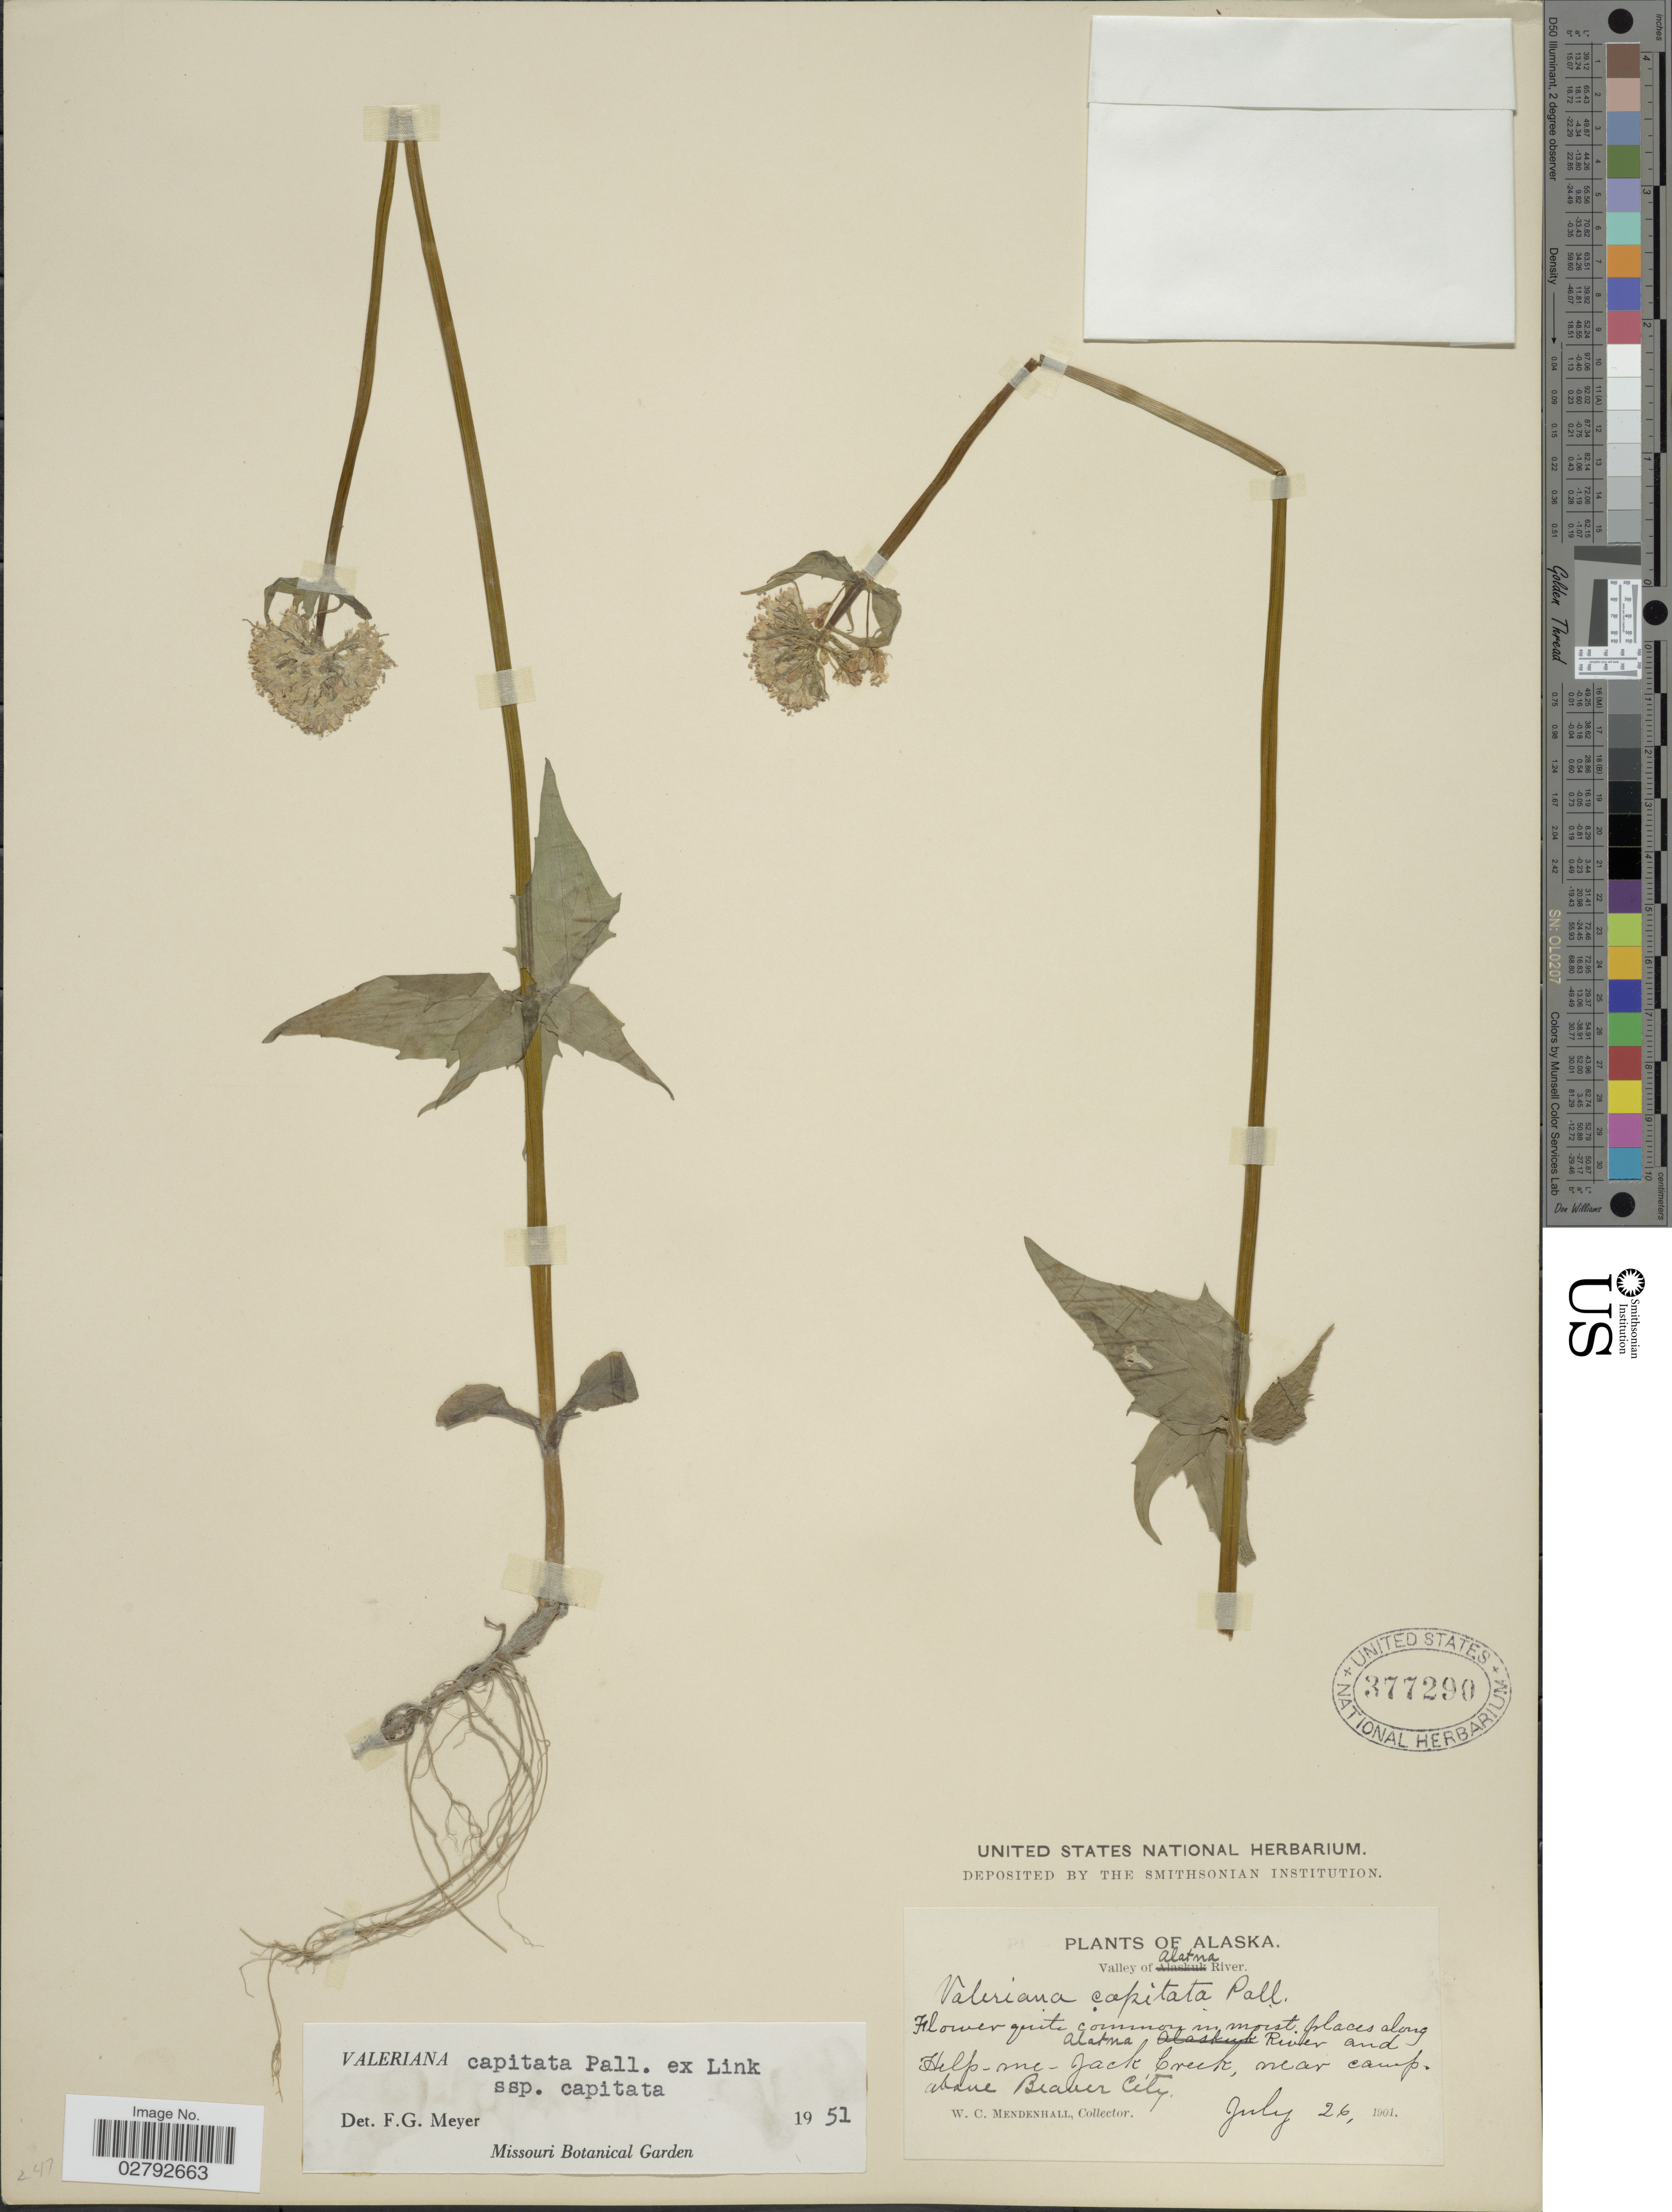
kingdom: Plantae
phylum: Tracheophyta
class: Magnoliopsida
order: Dipsacales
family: Caprifoliaceae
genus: Valeriana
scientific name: Valeriana capitata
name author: Link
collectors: W. Mendenhall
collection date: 1901-07-26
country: United States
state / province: Alaska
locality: Valley of Alatna River. Help-me-Jack Creek, near camp. Above Beaver City.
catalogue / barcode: US 377290